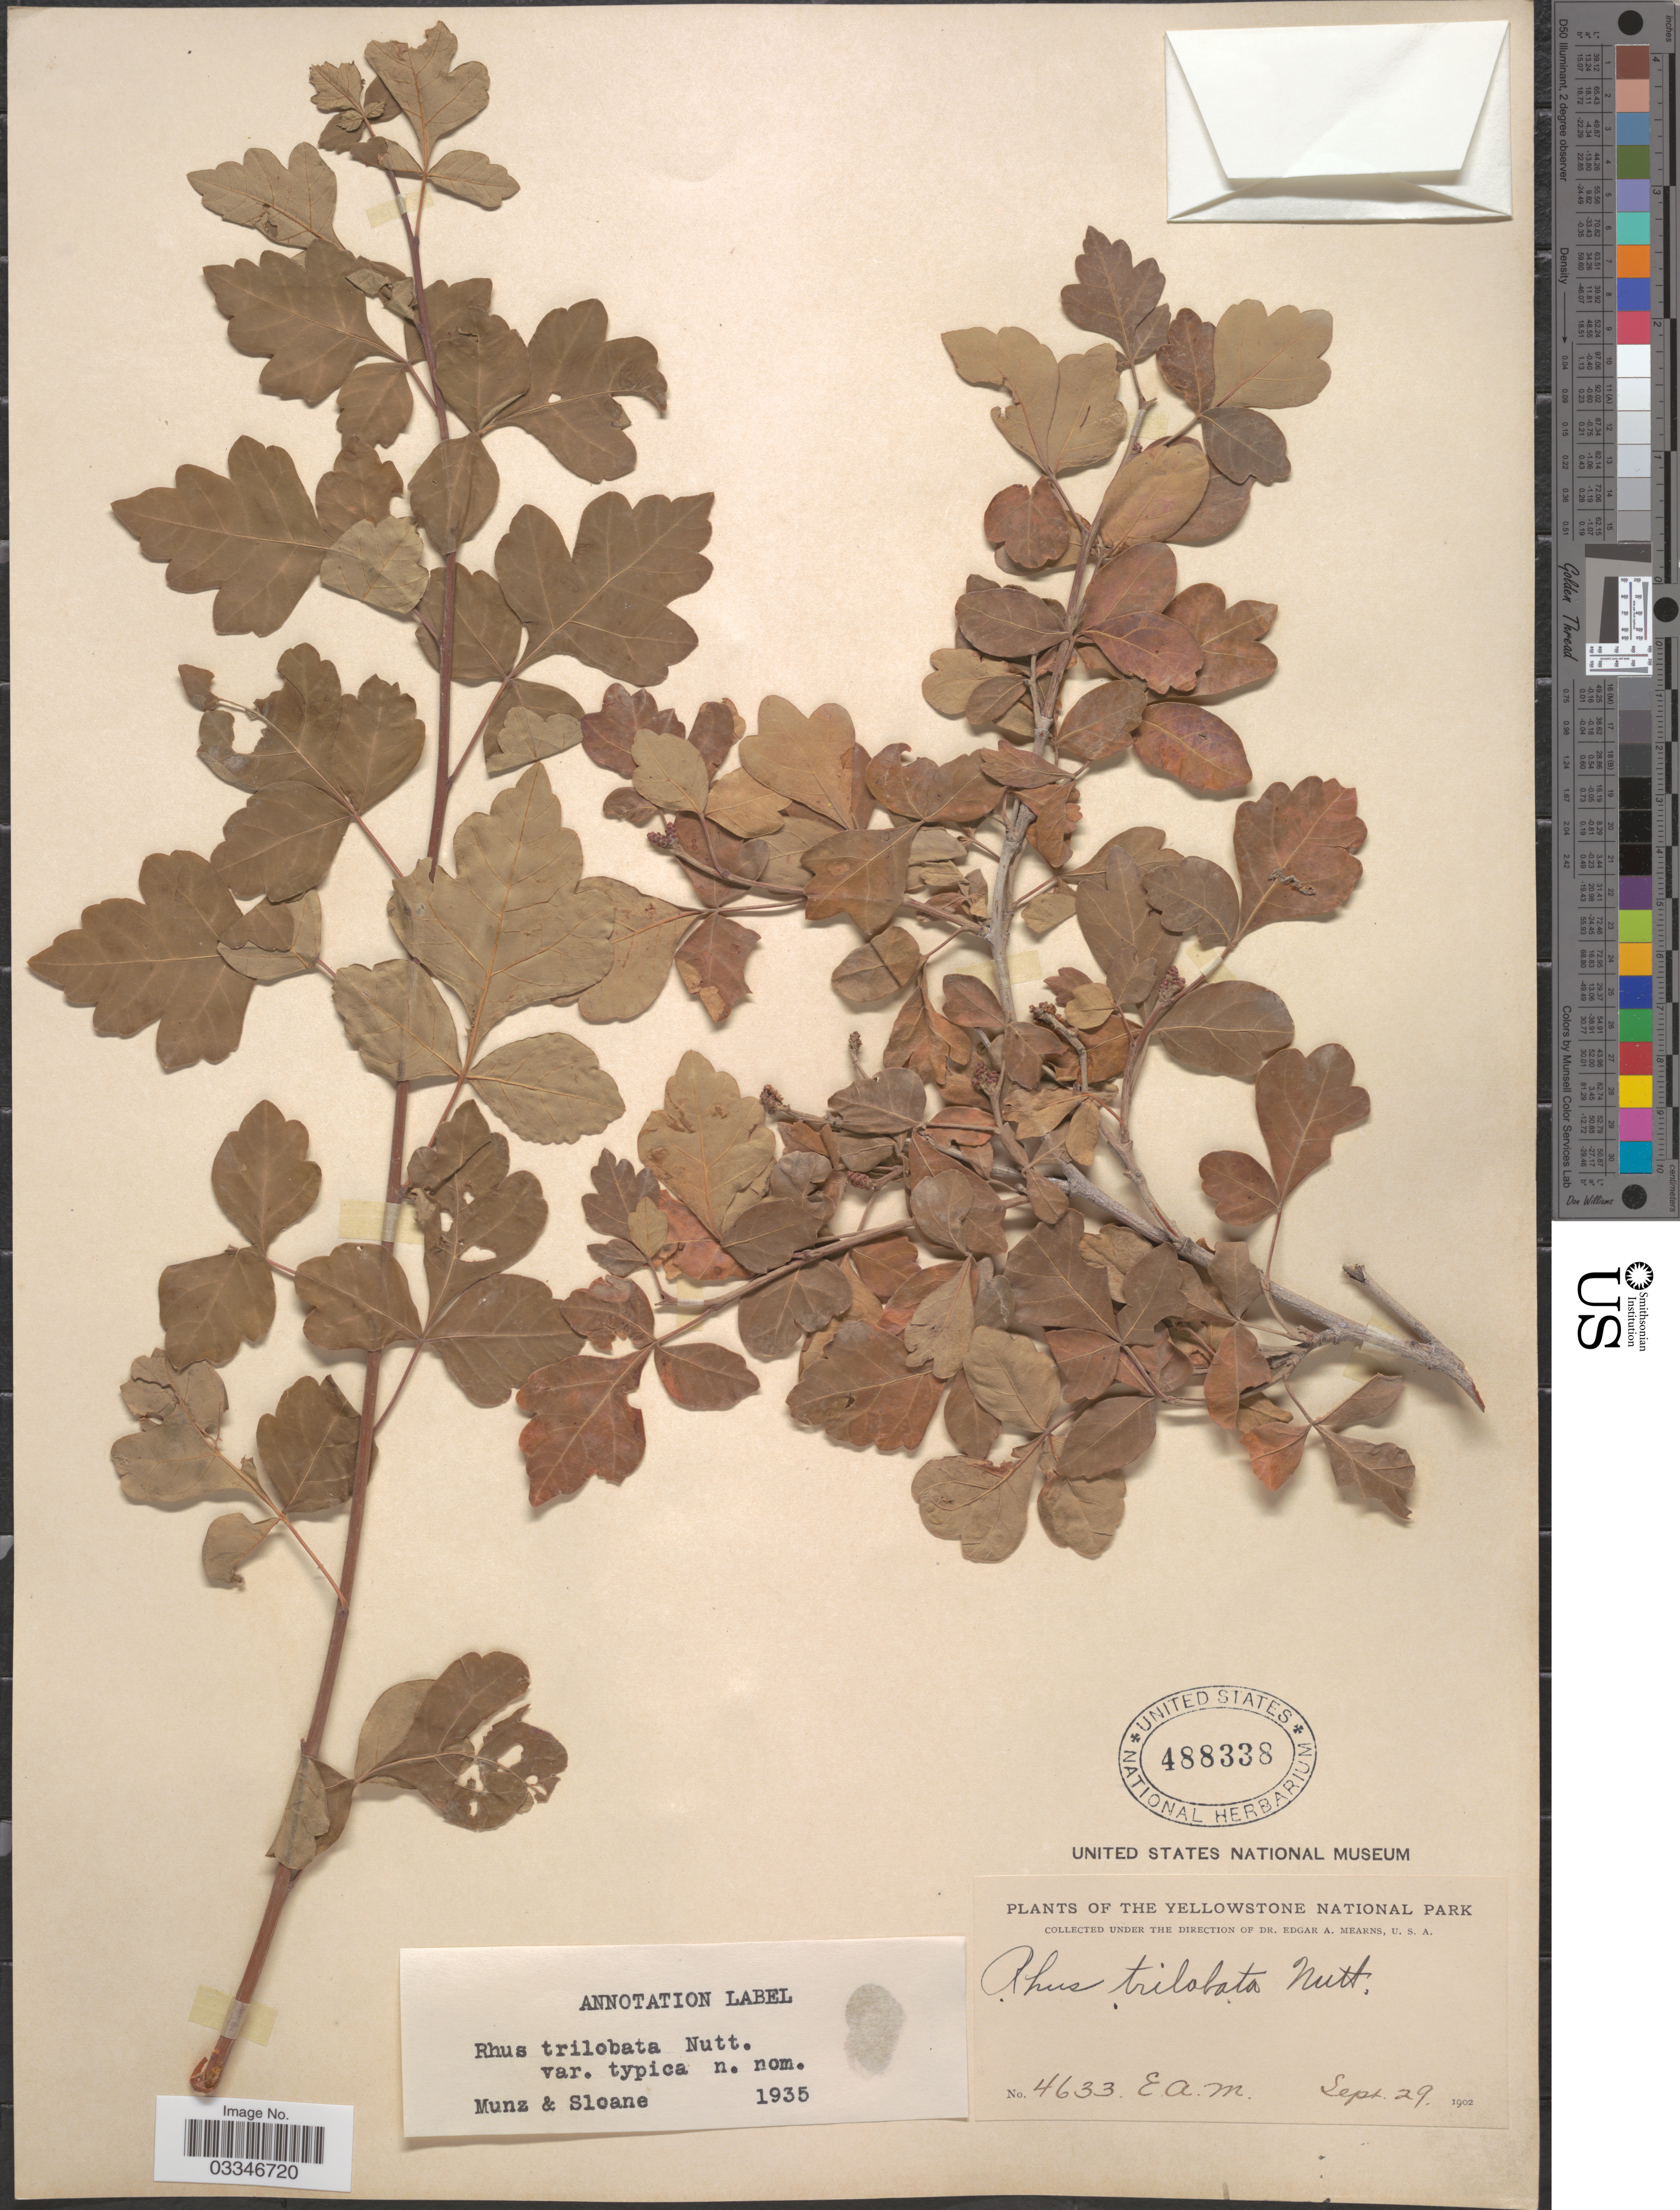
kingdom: Plantae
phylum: Tracheophyta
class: Magnoliopsida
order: Sapindales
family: Anacardiaceae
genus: Rhus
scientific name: Rhus trilobata var. typica Munz & Sloane ined.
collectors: E. A. Mearns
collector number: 4633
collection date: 1902-09-29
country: United States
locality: The Yellowstone National Park.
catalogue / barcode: US 488338